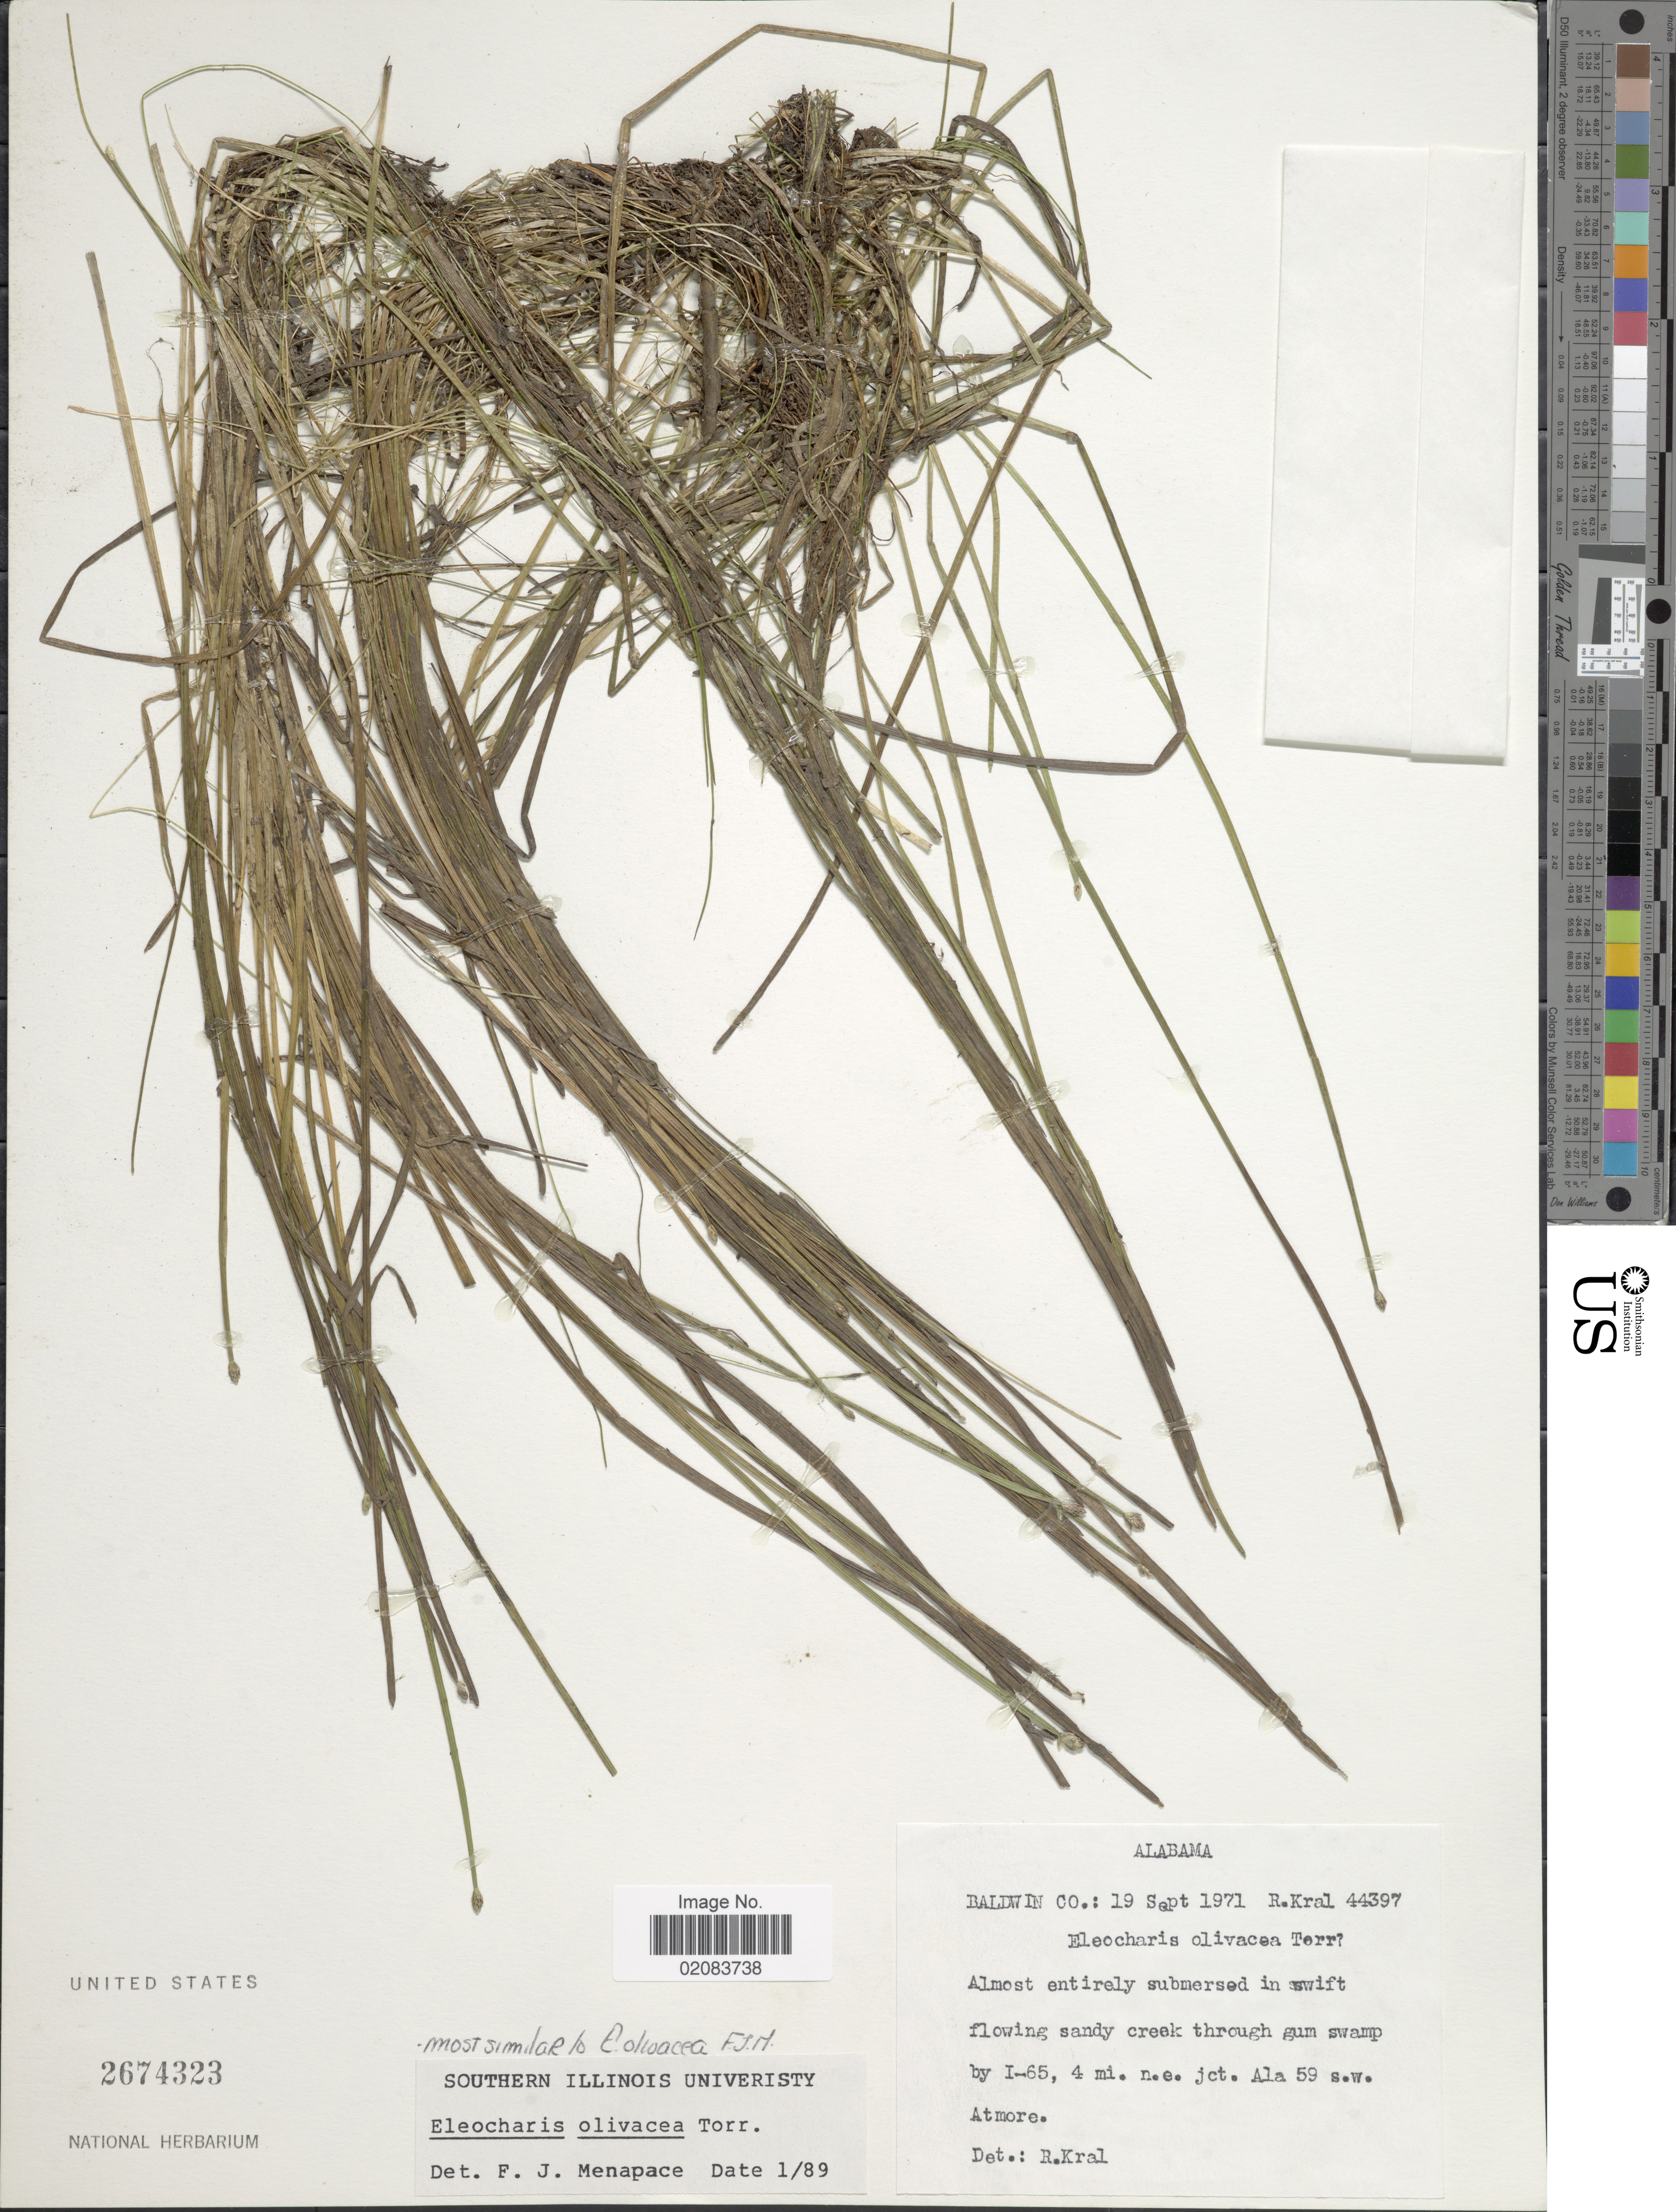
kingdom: Plantae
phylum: Tracheophyta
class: Liliopsida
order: Poales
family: Cyperaceae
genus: Eleocharis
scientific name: Eleocharis olivacea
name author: Torr.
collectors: R. Kral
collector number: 44397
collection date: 1971-09-19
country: United States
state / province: Alabama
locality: Baldwin Co.: almost entirely submersed in swift flowing sandy creek through gum swamp, by I-65, 4 mi. n.e. jct. Ala 59 s.w. Atmore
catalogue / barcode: US 2674323